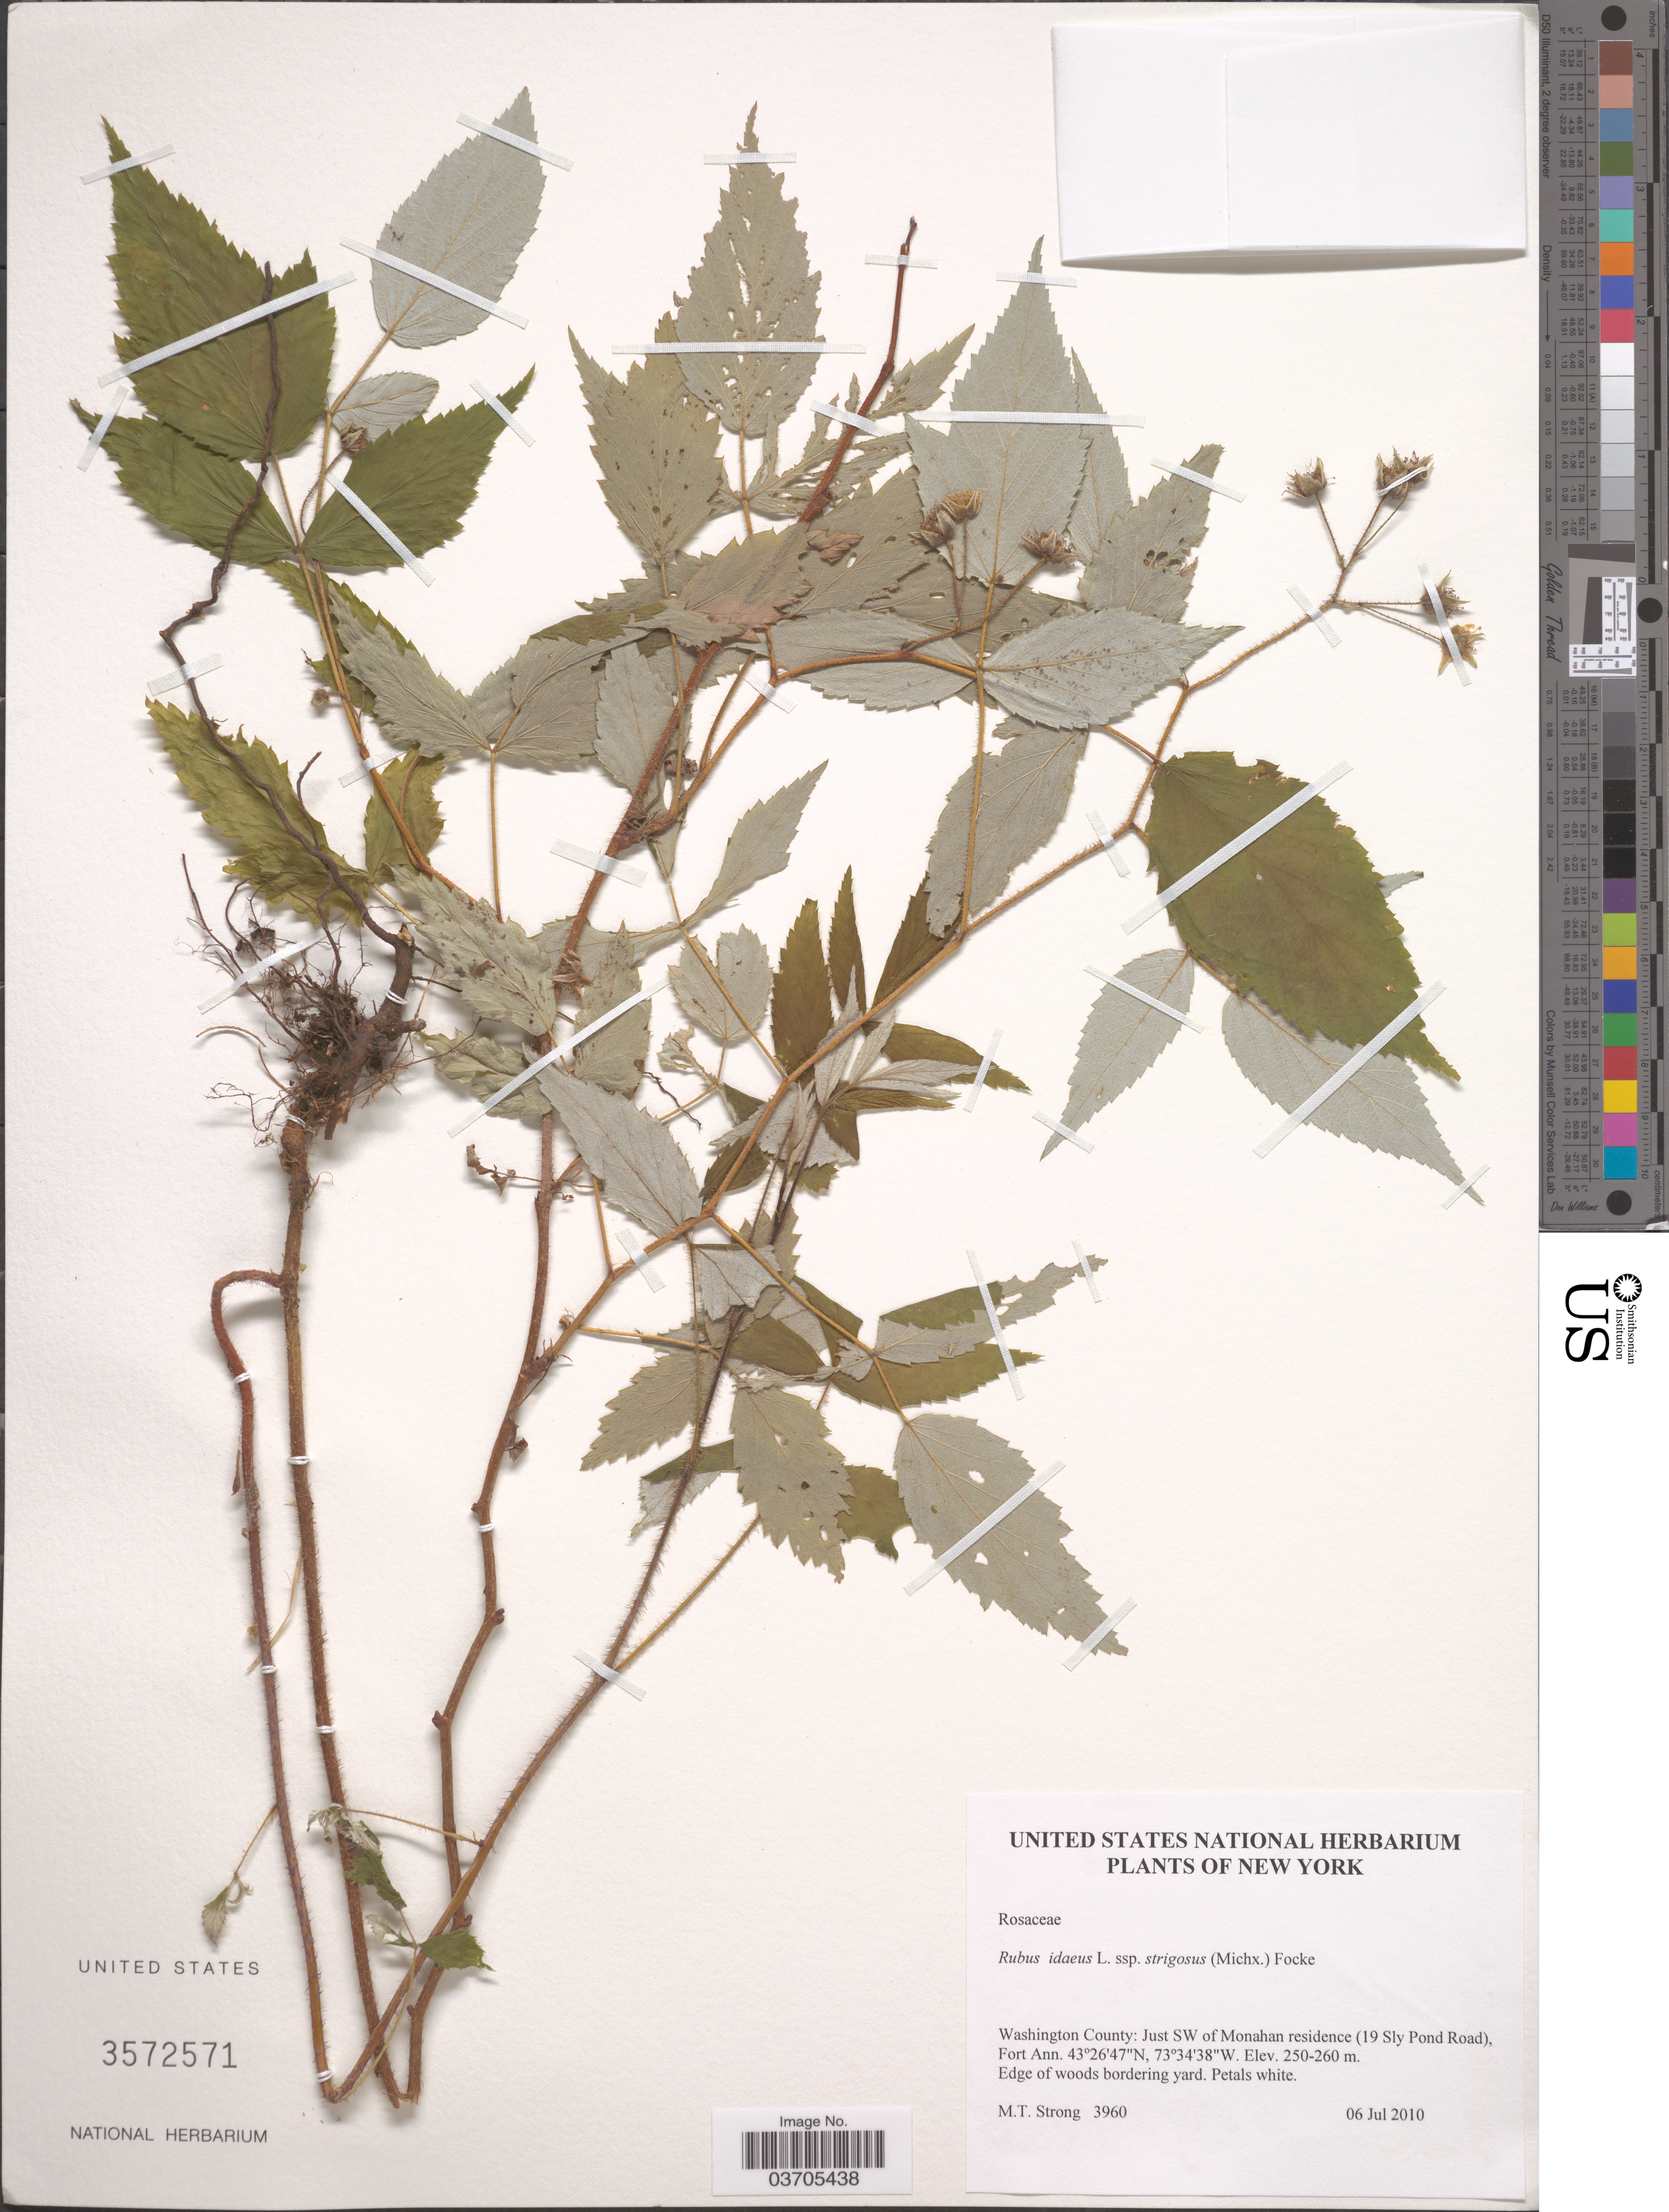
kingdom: Plantae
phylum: Tracheophyta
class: Magnoliopsida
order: Rosales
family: Rosaceae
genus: Rubus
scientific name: Rubus idaeus var. strigosus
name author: (Michx.) Maxim.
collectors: M. T. Strong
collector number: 3960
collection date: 2010-07-06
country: United States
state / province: New York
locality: Washington County: Just SW of Monahan residence (19 Sly Pond Road), Fort Ann.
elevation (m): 250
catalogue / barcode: US 3572571